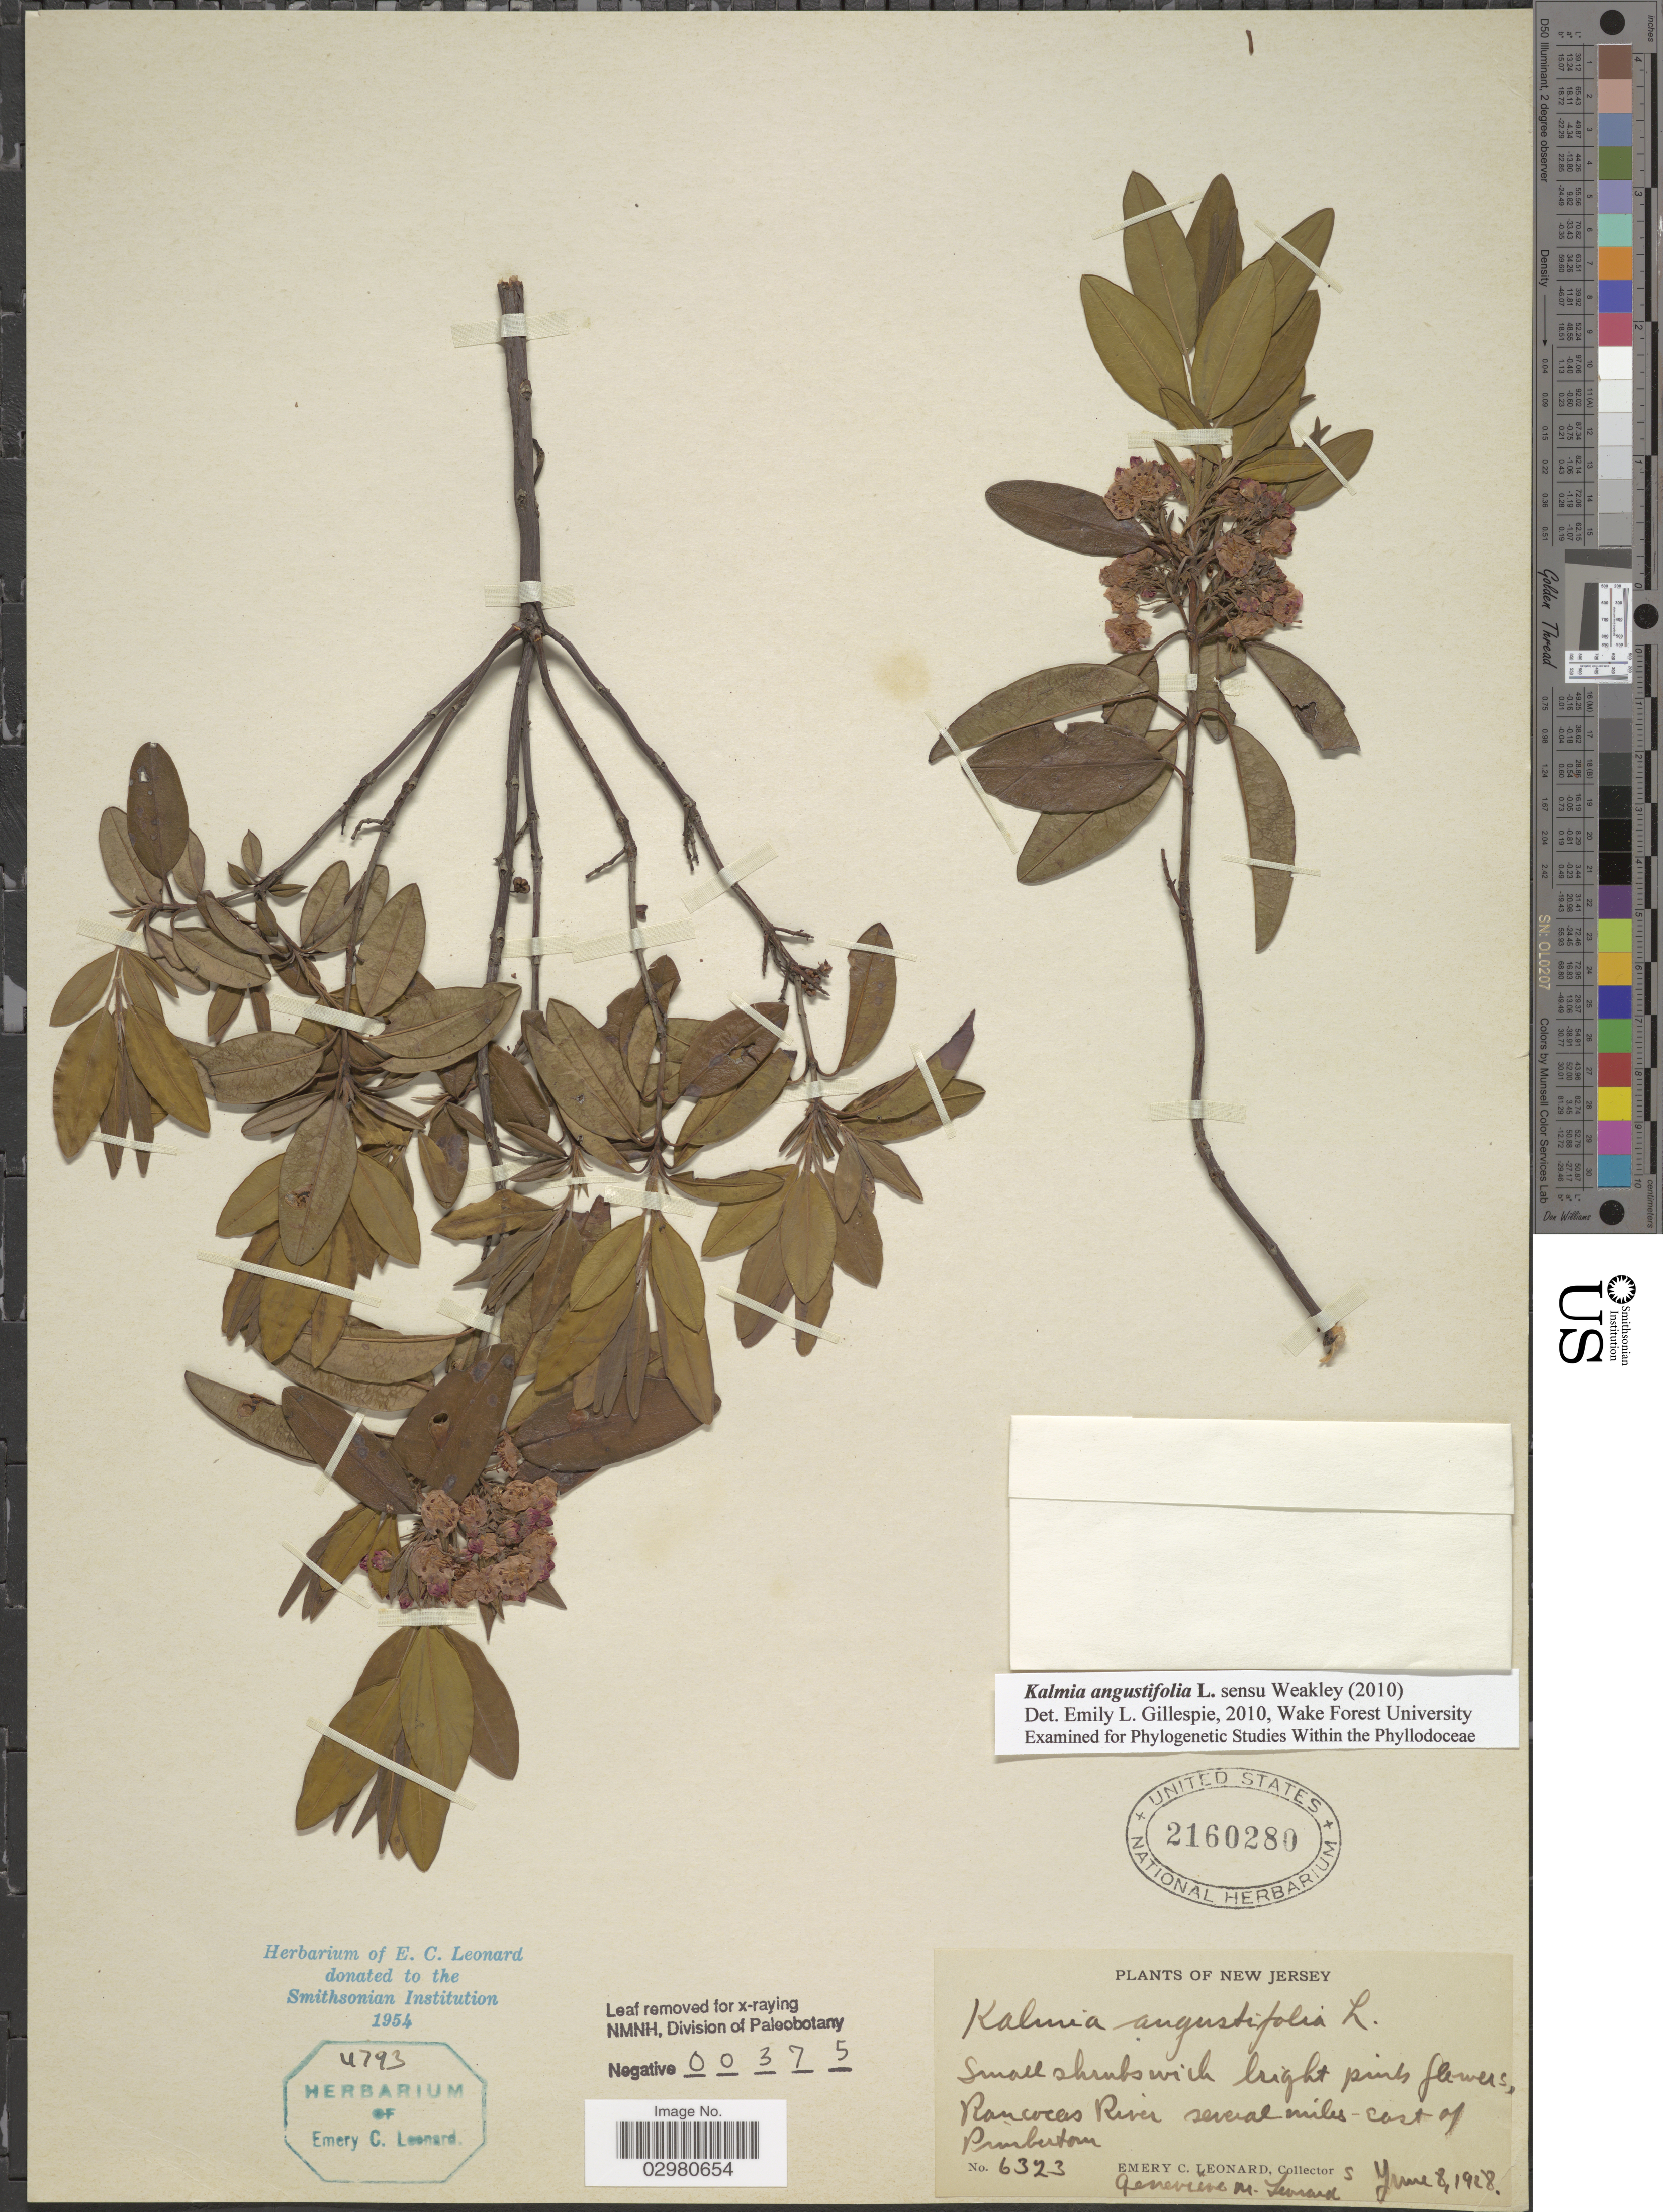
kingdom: Plantae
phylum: Tracheophyta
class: Magnoliopsida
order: Ericales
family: Ericaceae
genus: Kalmia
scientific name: Kalmia angustifolia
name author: L.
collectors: E. C. Leonard & G. M. Leonard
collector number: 6323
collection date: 1928-06-08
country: United States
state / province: New Jersey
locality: Rancocas River several miles-east of Pimberton.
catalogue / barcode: US 2160280